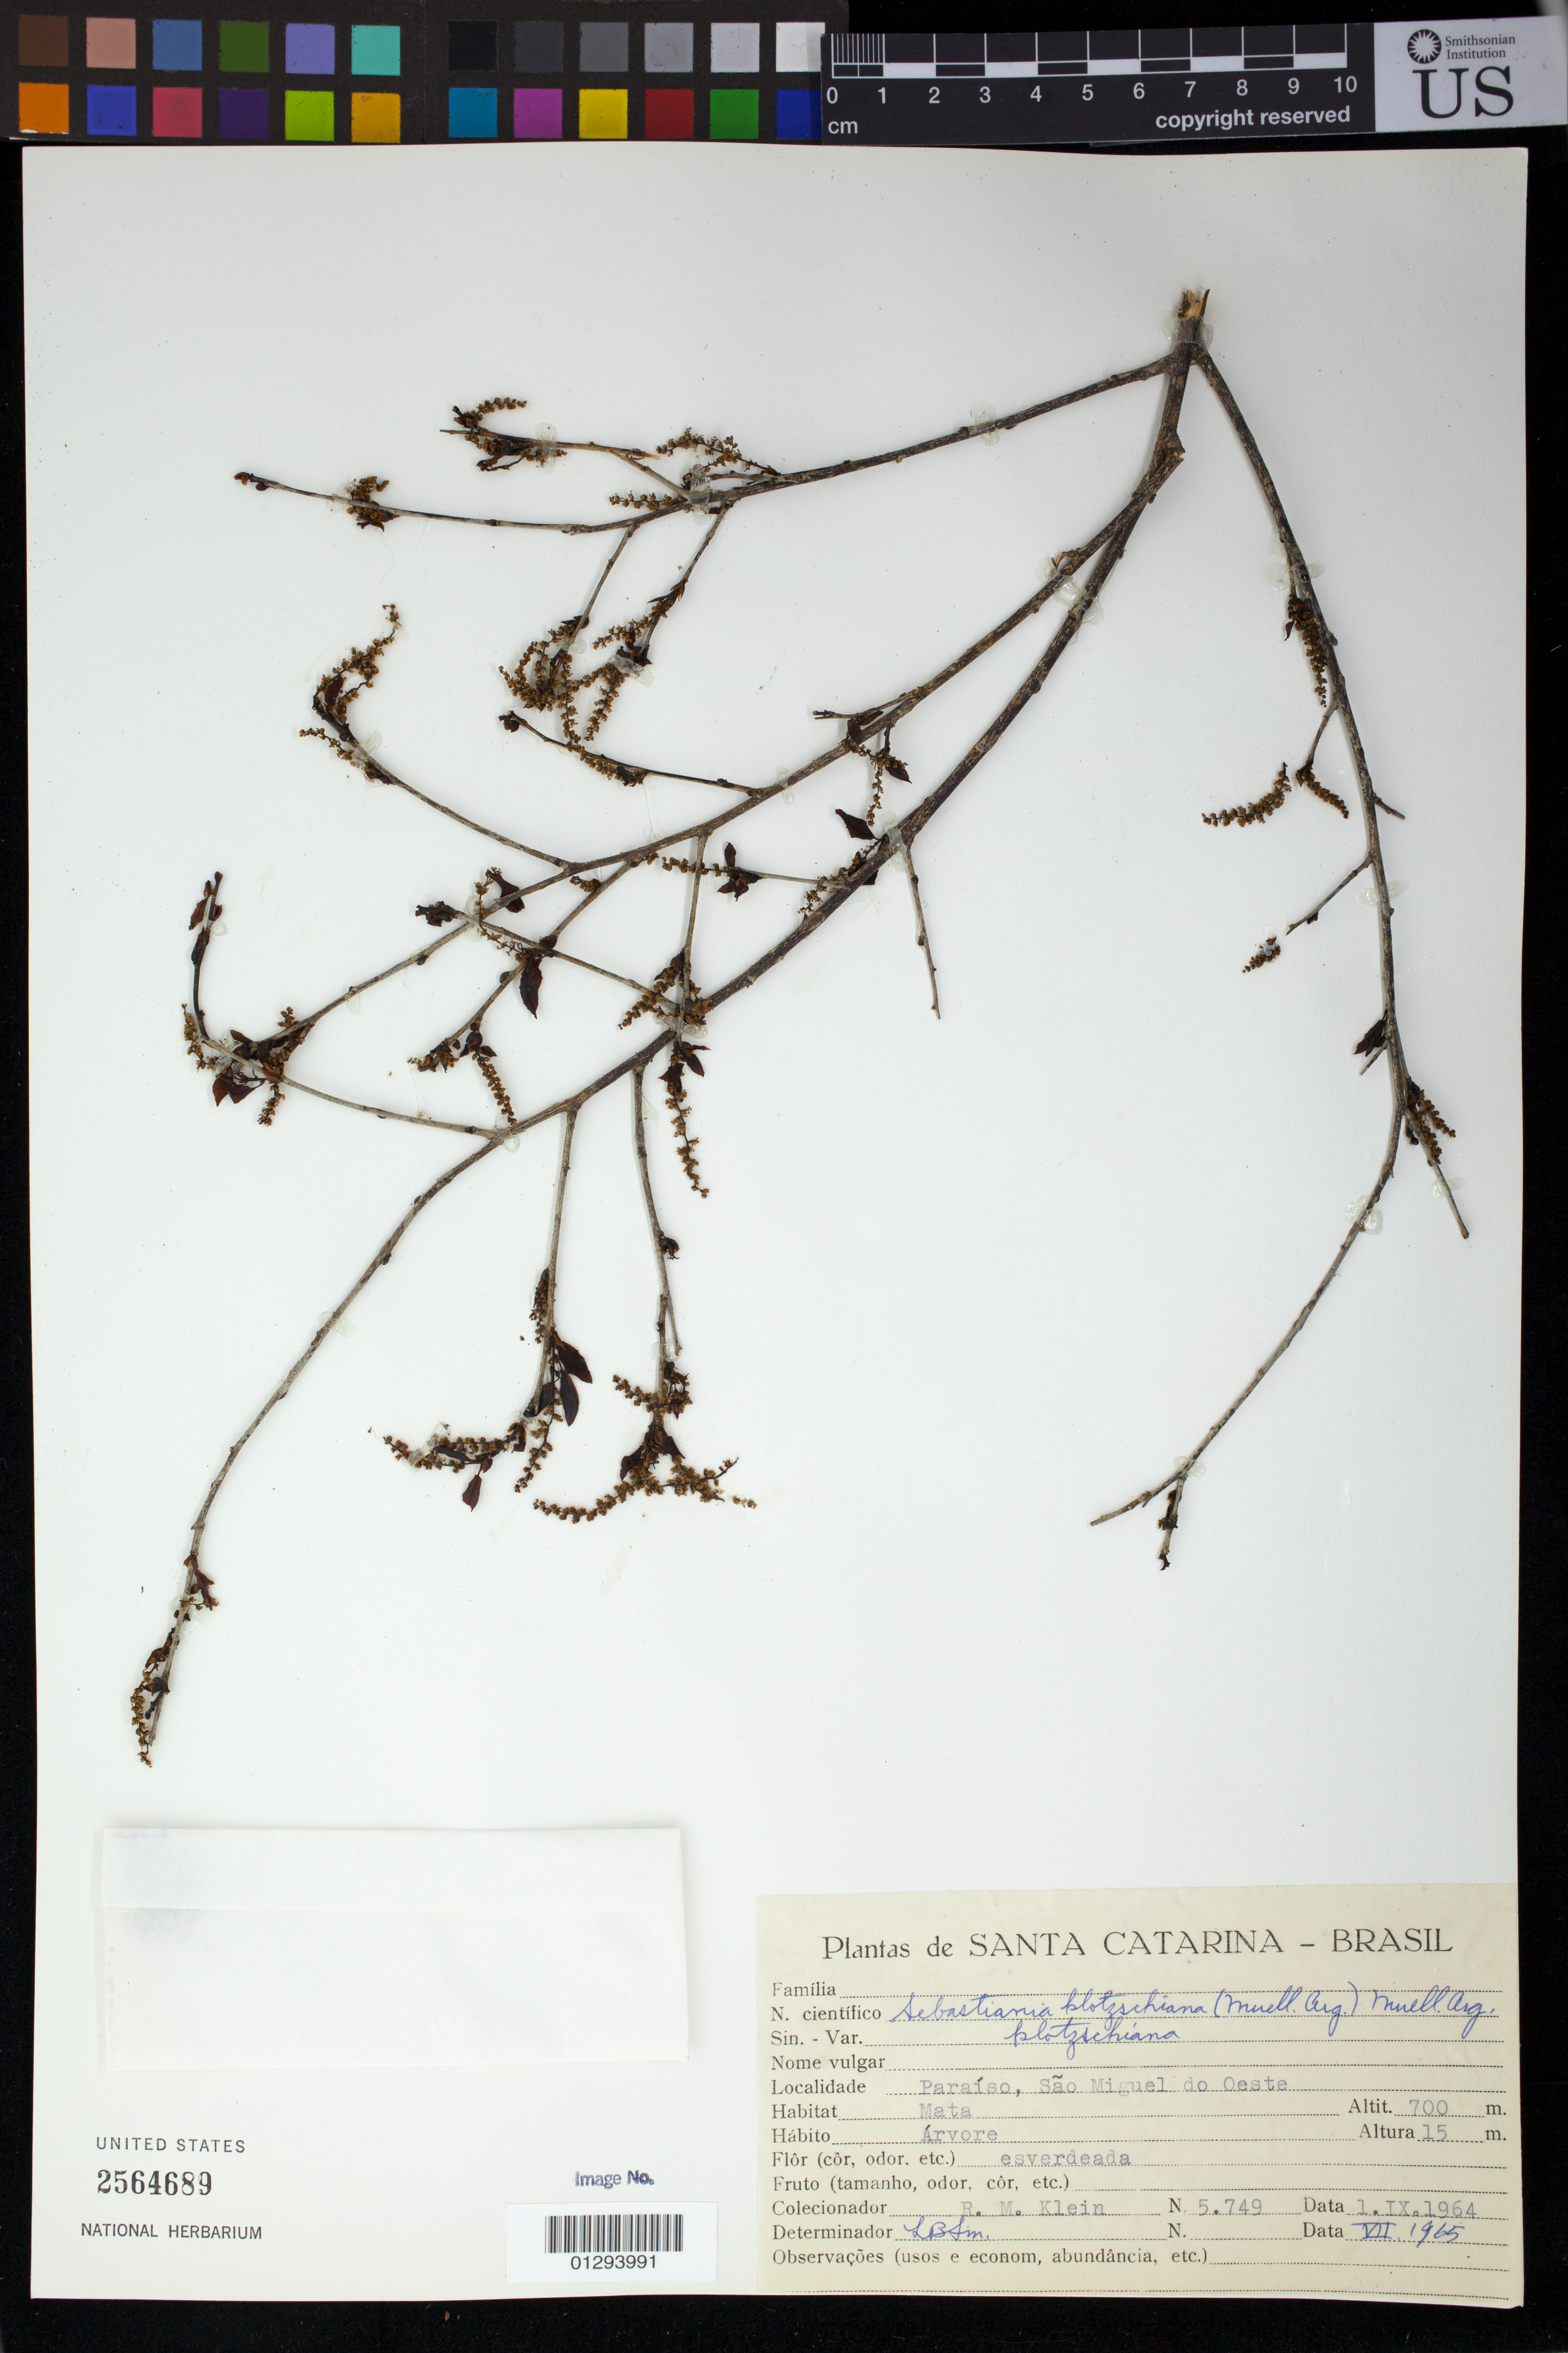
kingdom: Plantae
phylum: Tracheophyta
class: Magnoliopsida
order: Malpighiales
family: Euphorbiaceae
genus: Sebastiania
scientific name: Sebastiania commersoniana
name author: (Baill.) L.B. Sm. & Downs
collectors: R. M. Klein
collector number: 5749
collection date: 1964-09-01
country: Brazil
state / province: Santa Catarina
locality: Paraiso, Sao Miguel do Oeste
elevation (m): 700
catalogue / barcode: US 2564689